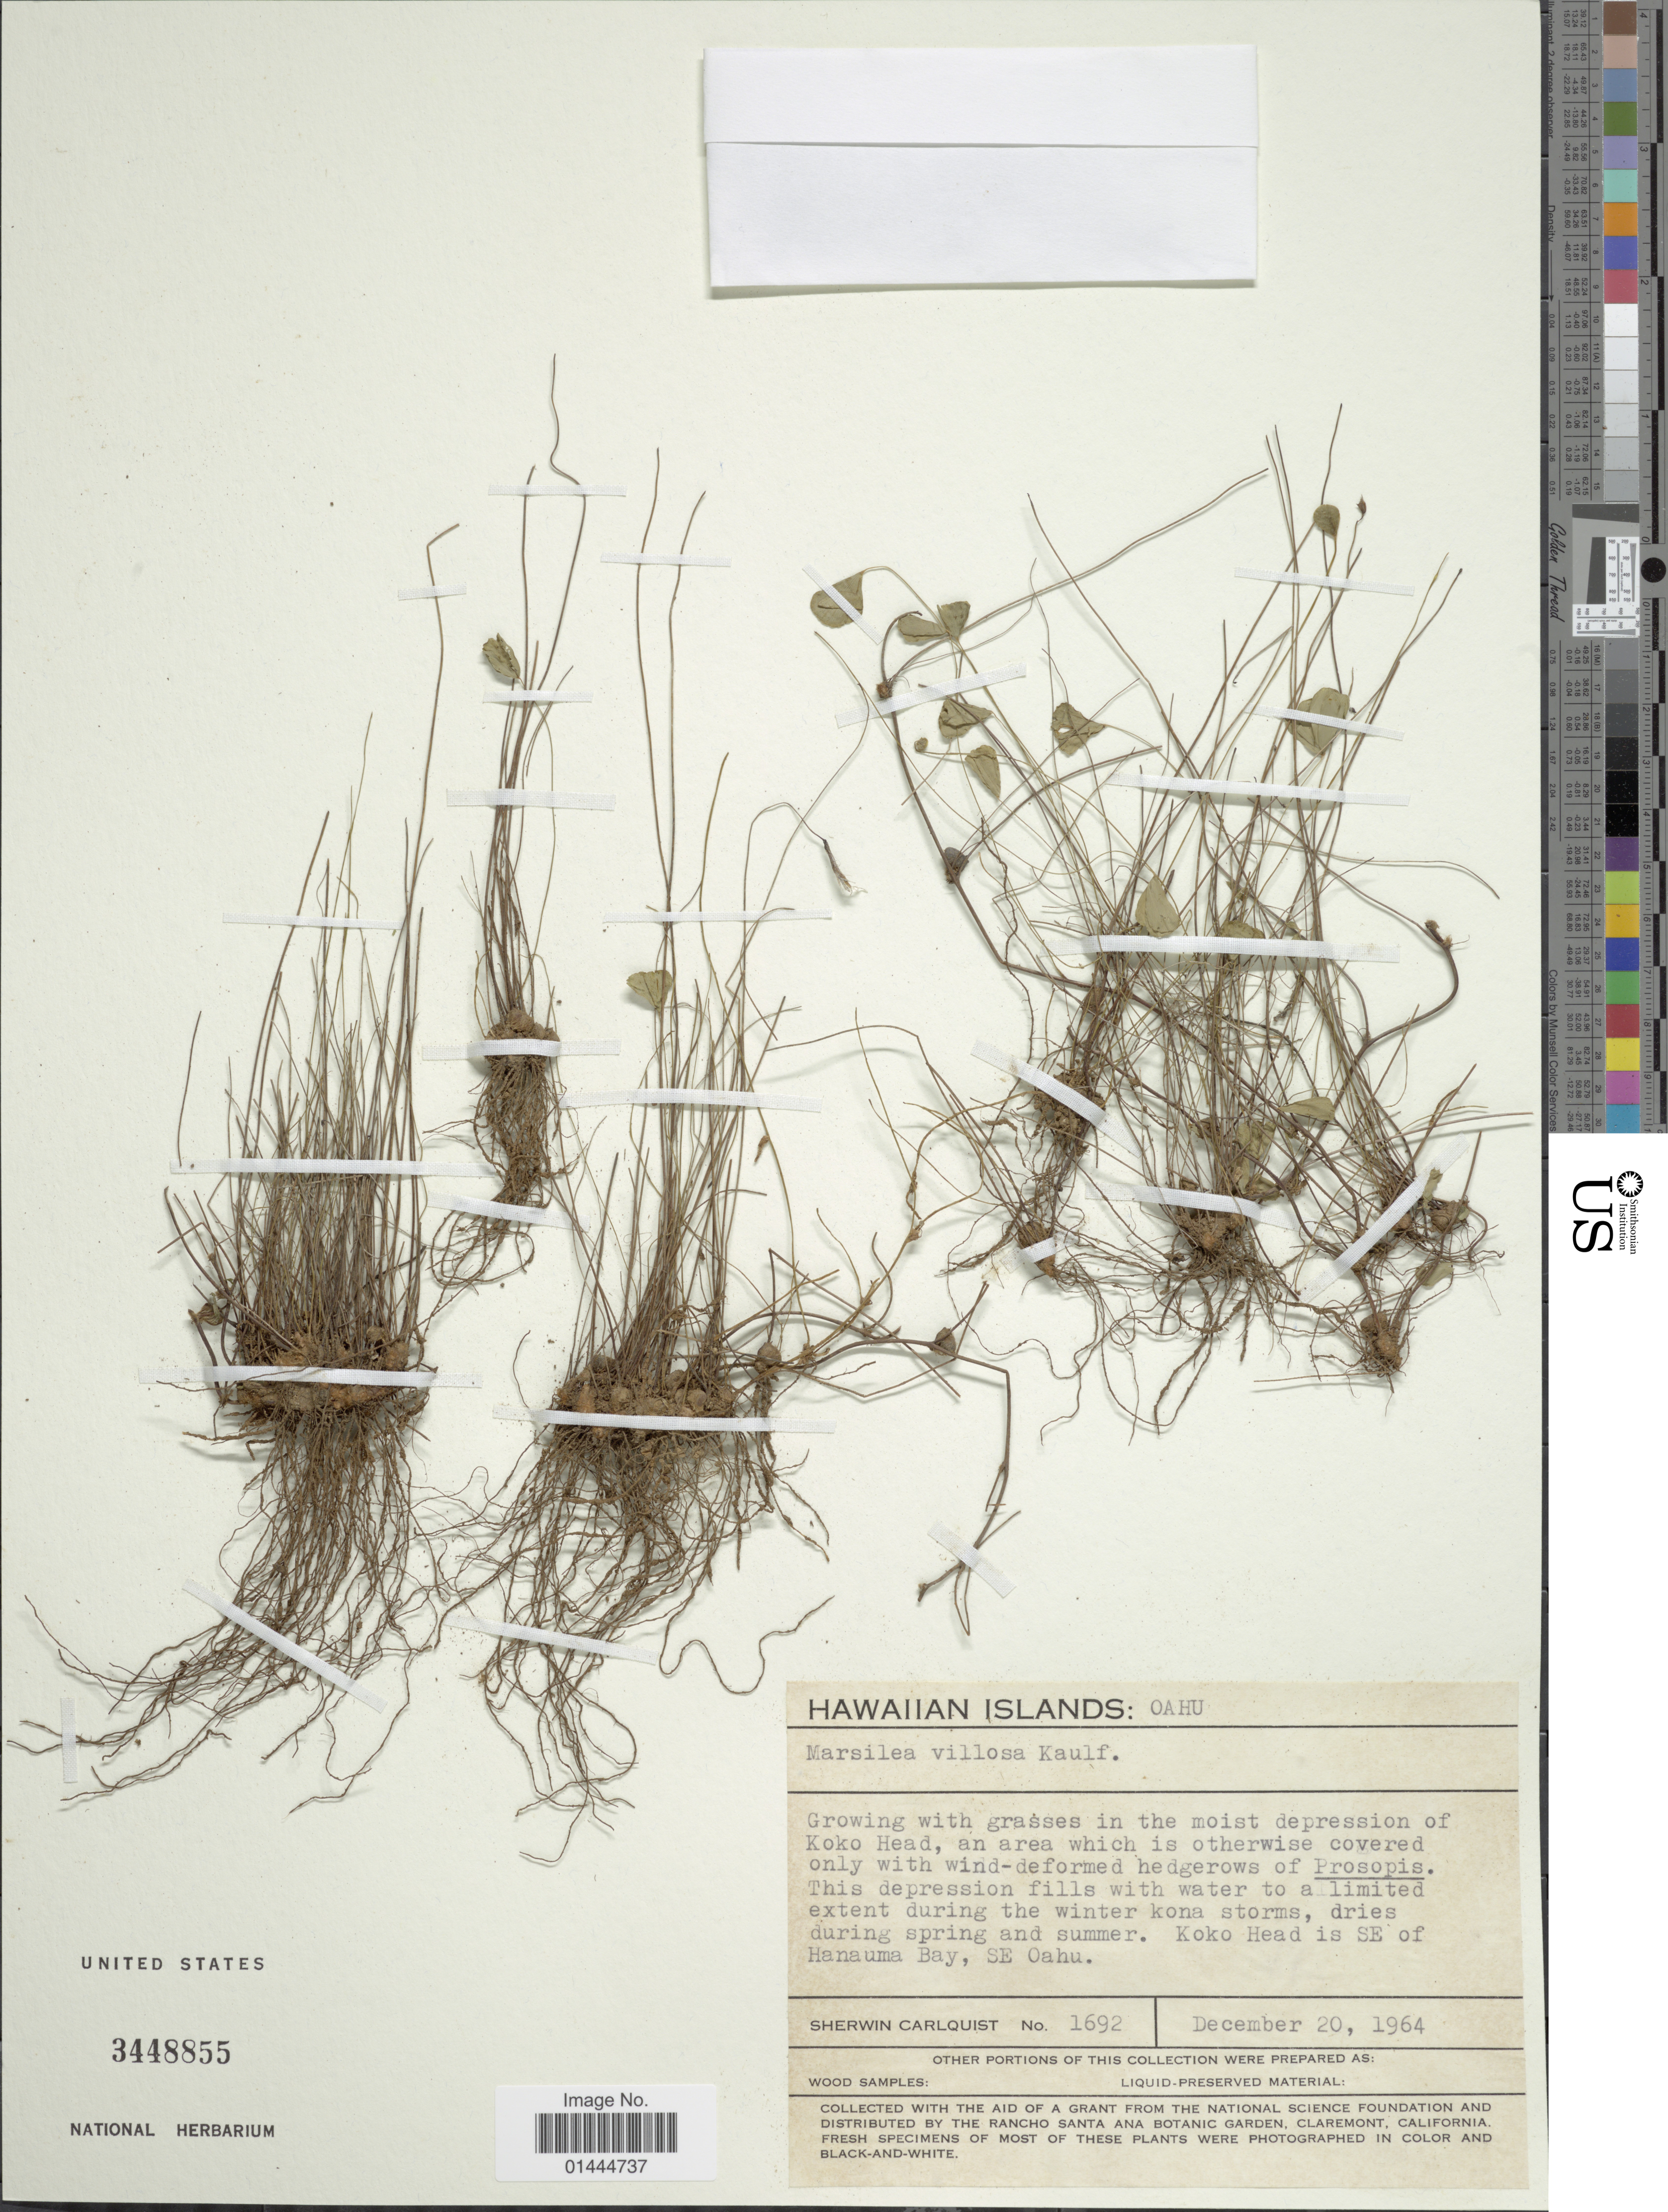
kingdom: Plantae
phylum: Tracheophyta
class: Polypodiopsida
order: Salviniales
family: Marsileaceae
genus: Marsilea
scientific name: Marsilea villosa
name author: Kaulf.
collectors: S. Carlquist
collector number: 1692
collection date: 1964-12-20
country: United States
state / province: Hawaii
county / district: Honolulu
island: Oahu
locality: In the moist depression of Koko Head, an area which is otherwise covered, Koko Head is SE of Hanauma Bay, SE Oahu.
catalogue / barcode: US 3448855